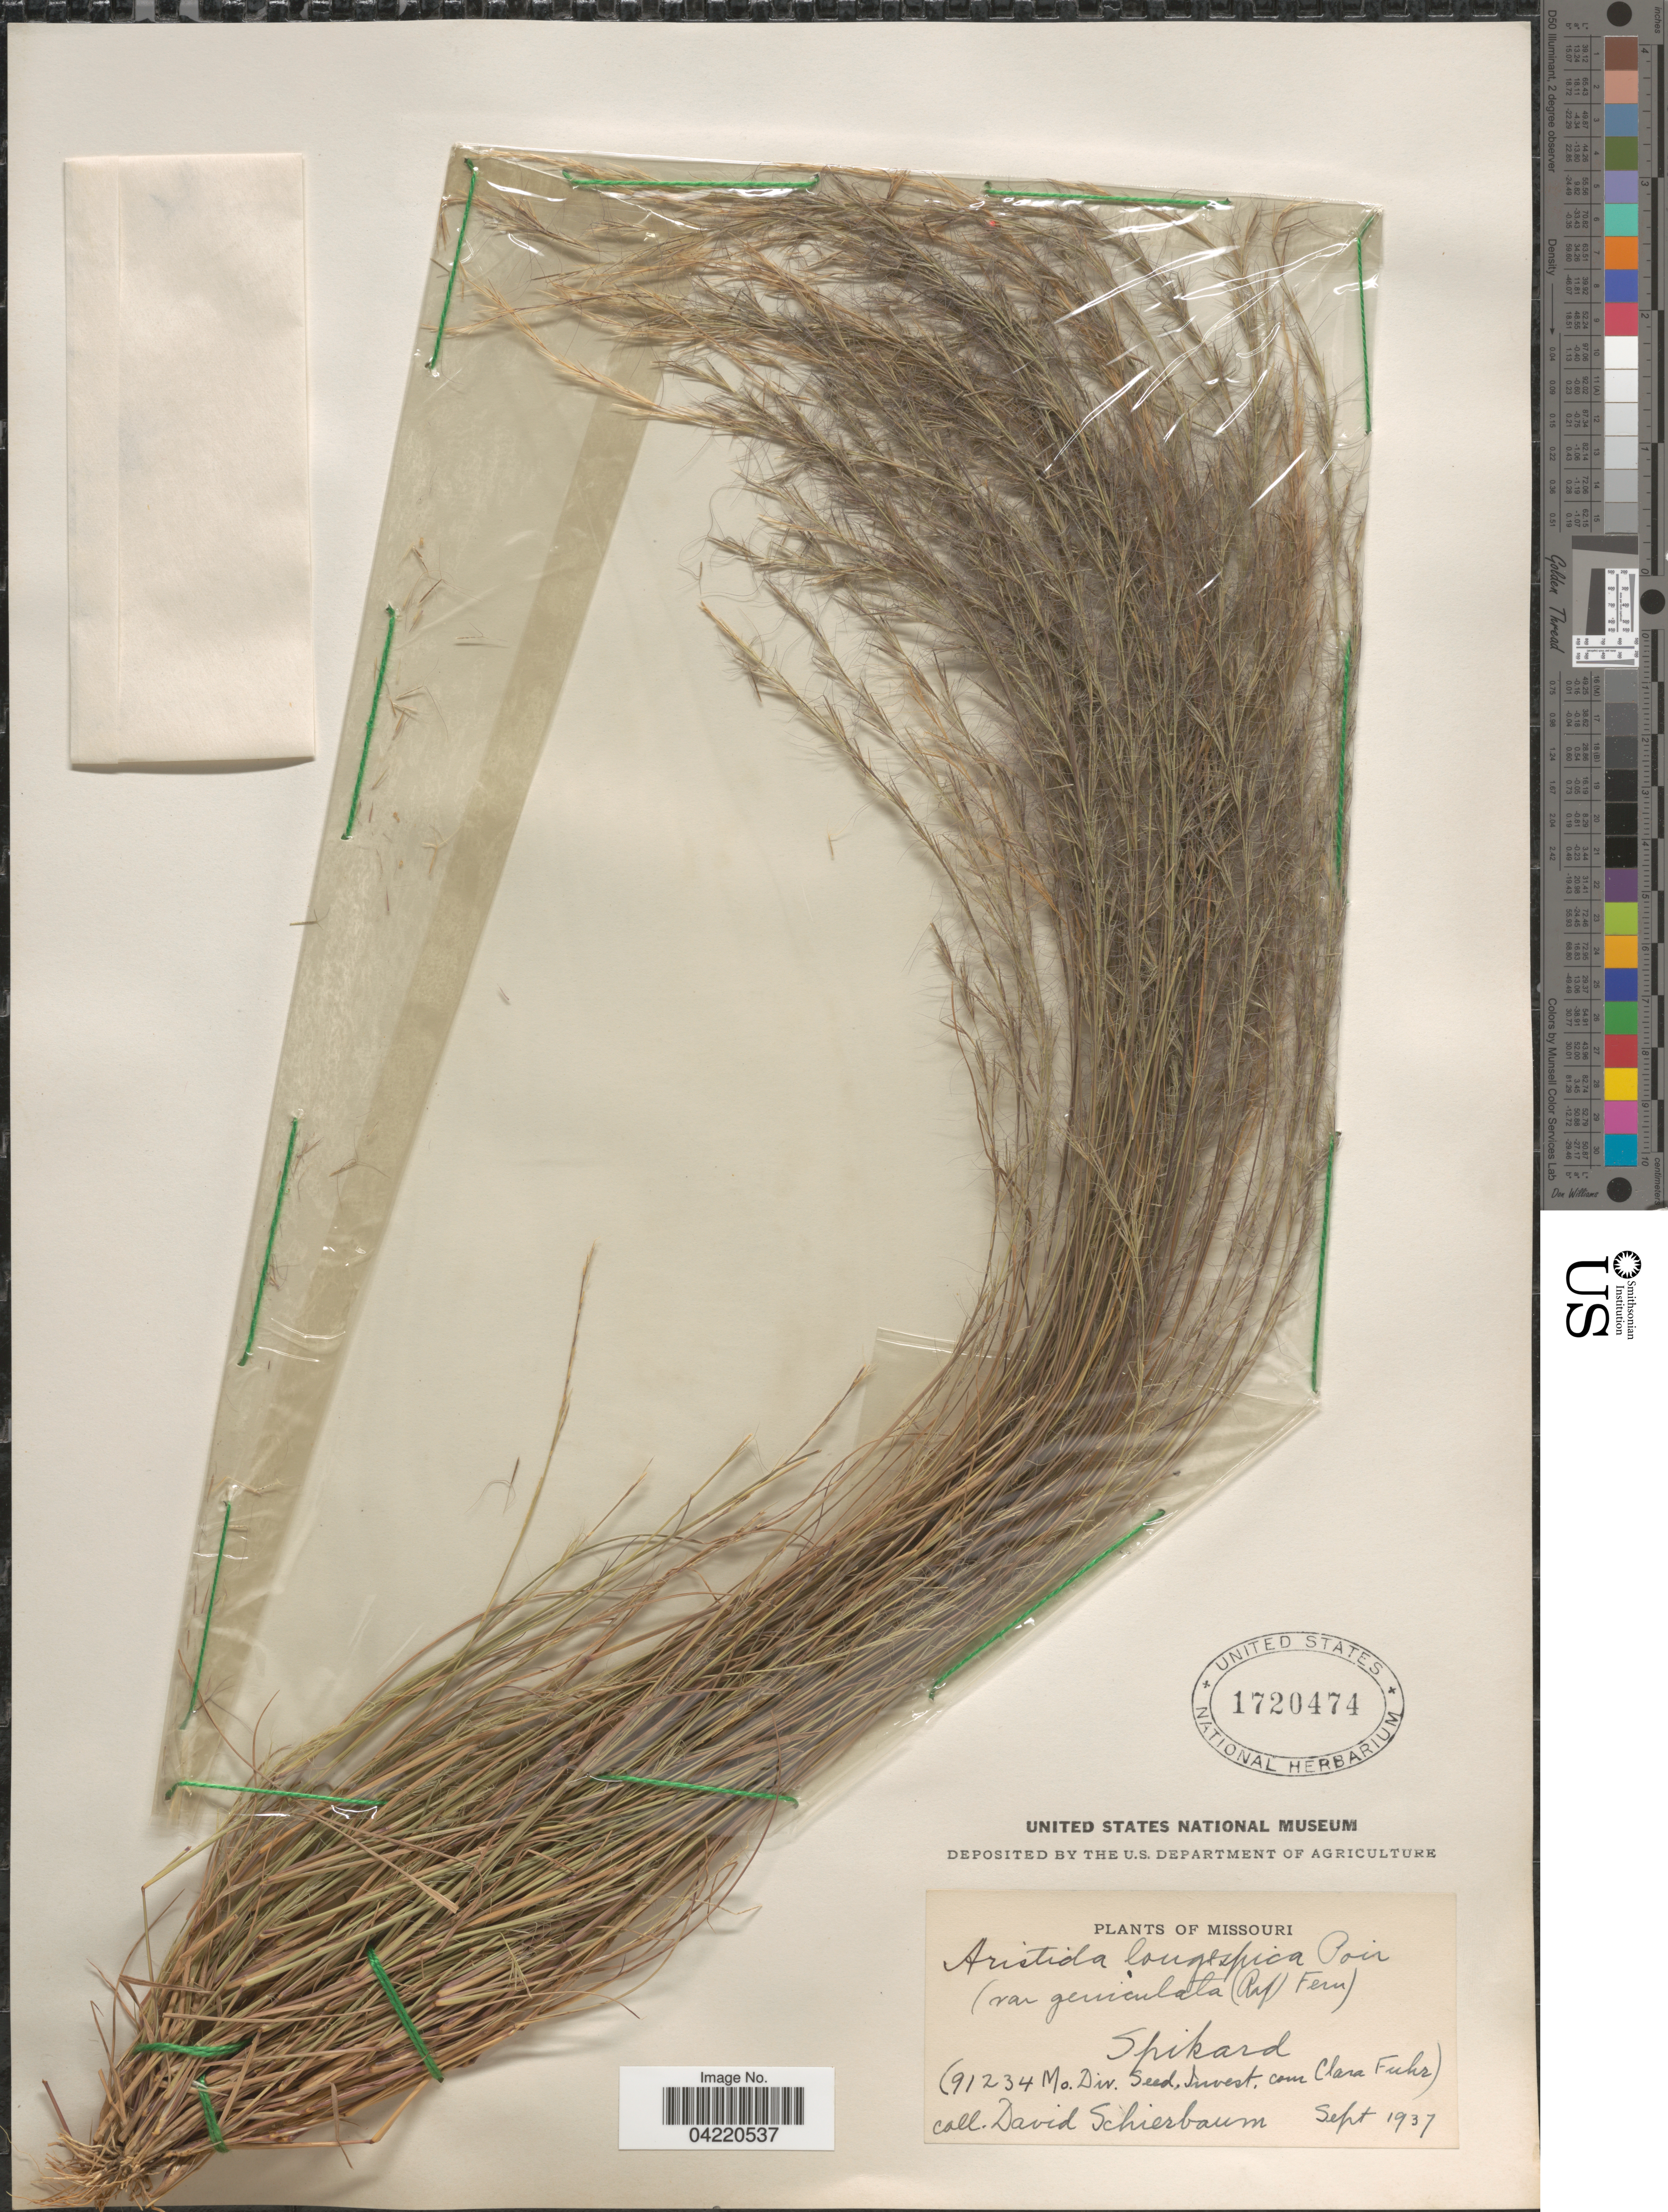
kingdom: Plantae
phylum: Tracheophyta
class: Liliopsida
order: Poales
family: Poaceae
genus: Aristida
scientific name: Aristida longespica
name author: Poir.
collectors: D. Schierbaum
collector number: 91234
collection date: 1937-09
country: United States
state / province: Missouri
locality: Spikard. Mo. Div. Seed. Invest, com Clara Fuhr.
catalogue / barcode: US 1720474